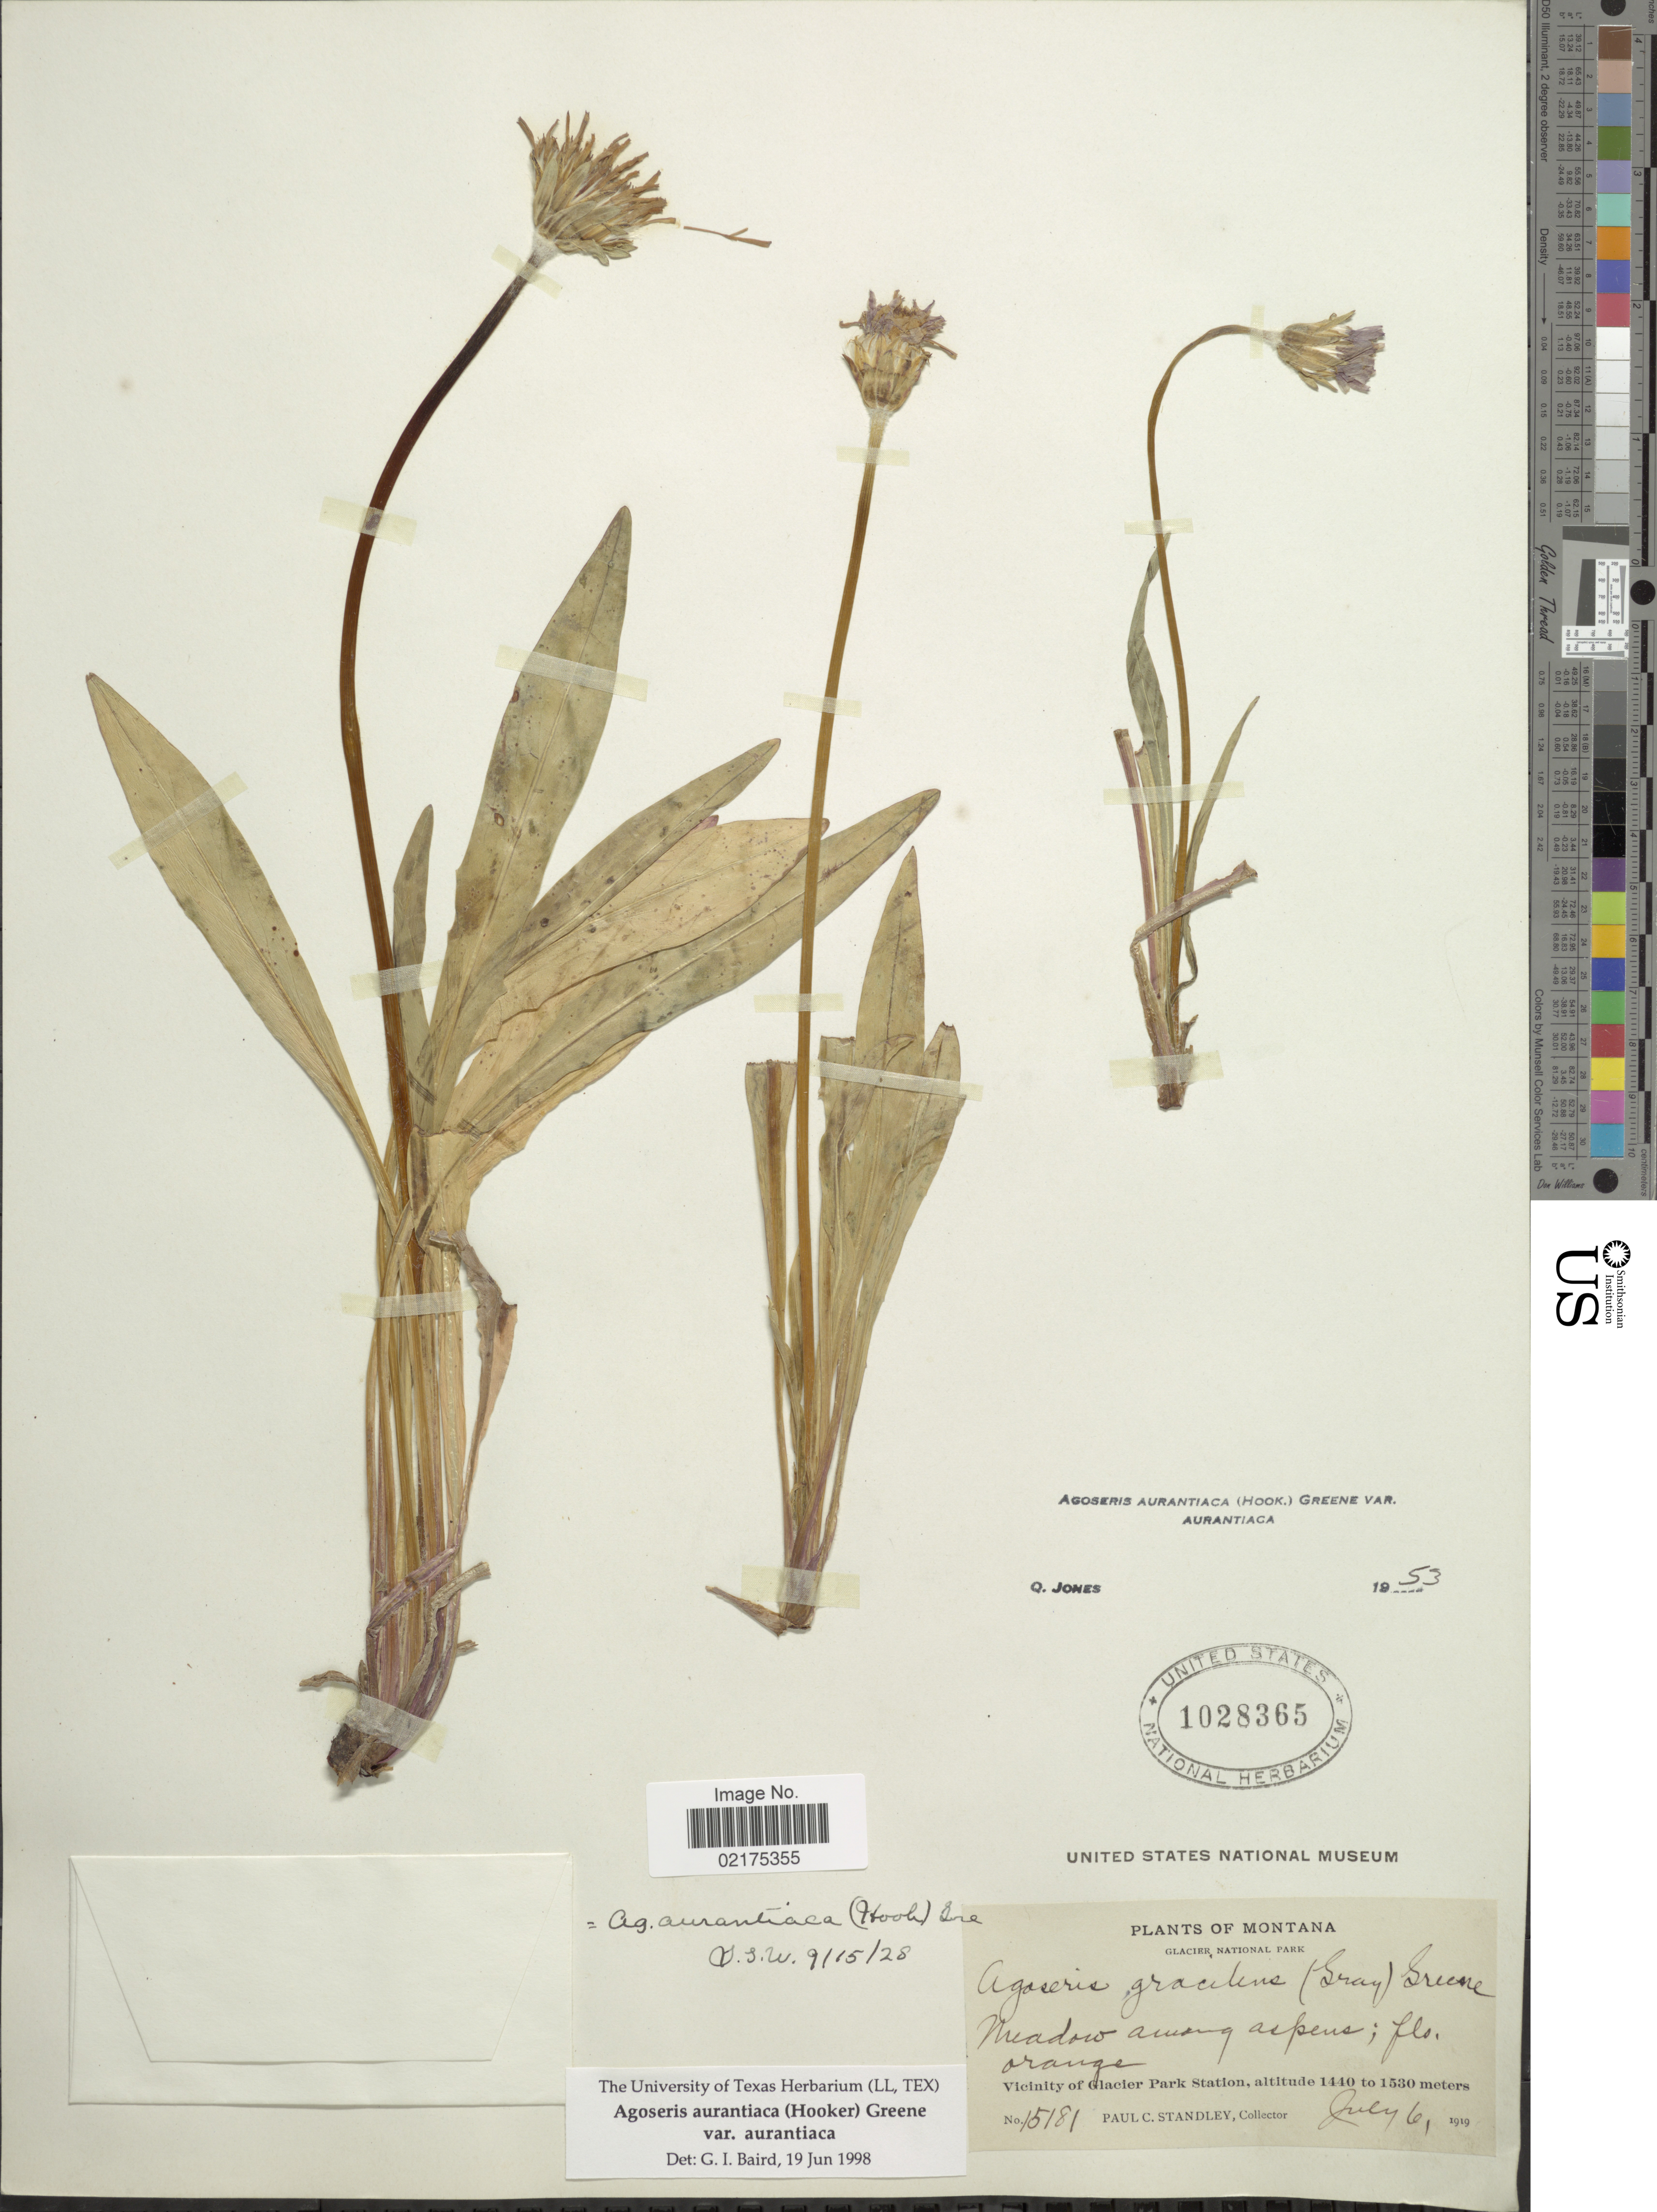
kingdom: Plantae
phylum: Tracheophyta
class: Magnoliopsida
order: Asterales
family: Asteraceae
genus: Agoseris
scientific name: Agoseris aurantiaca var. aurantiaca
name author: (Hook.) Greene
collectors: P. C. Standley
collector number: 15181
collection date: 1919-07-06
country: United States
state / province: Montana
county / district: Glacier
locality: Glacier National Park, Vicinity of Glacier Park Station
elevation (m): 1440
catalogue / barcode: US 1028365